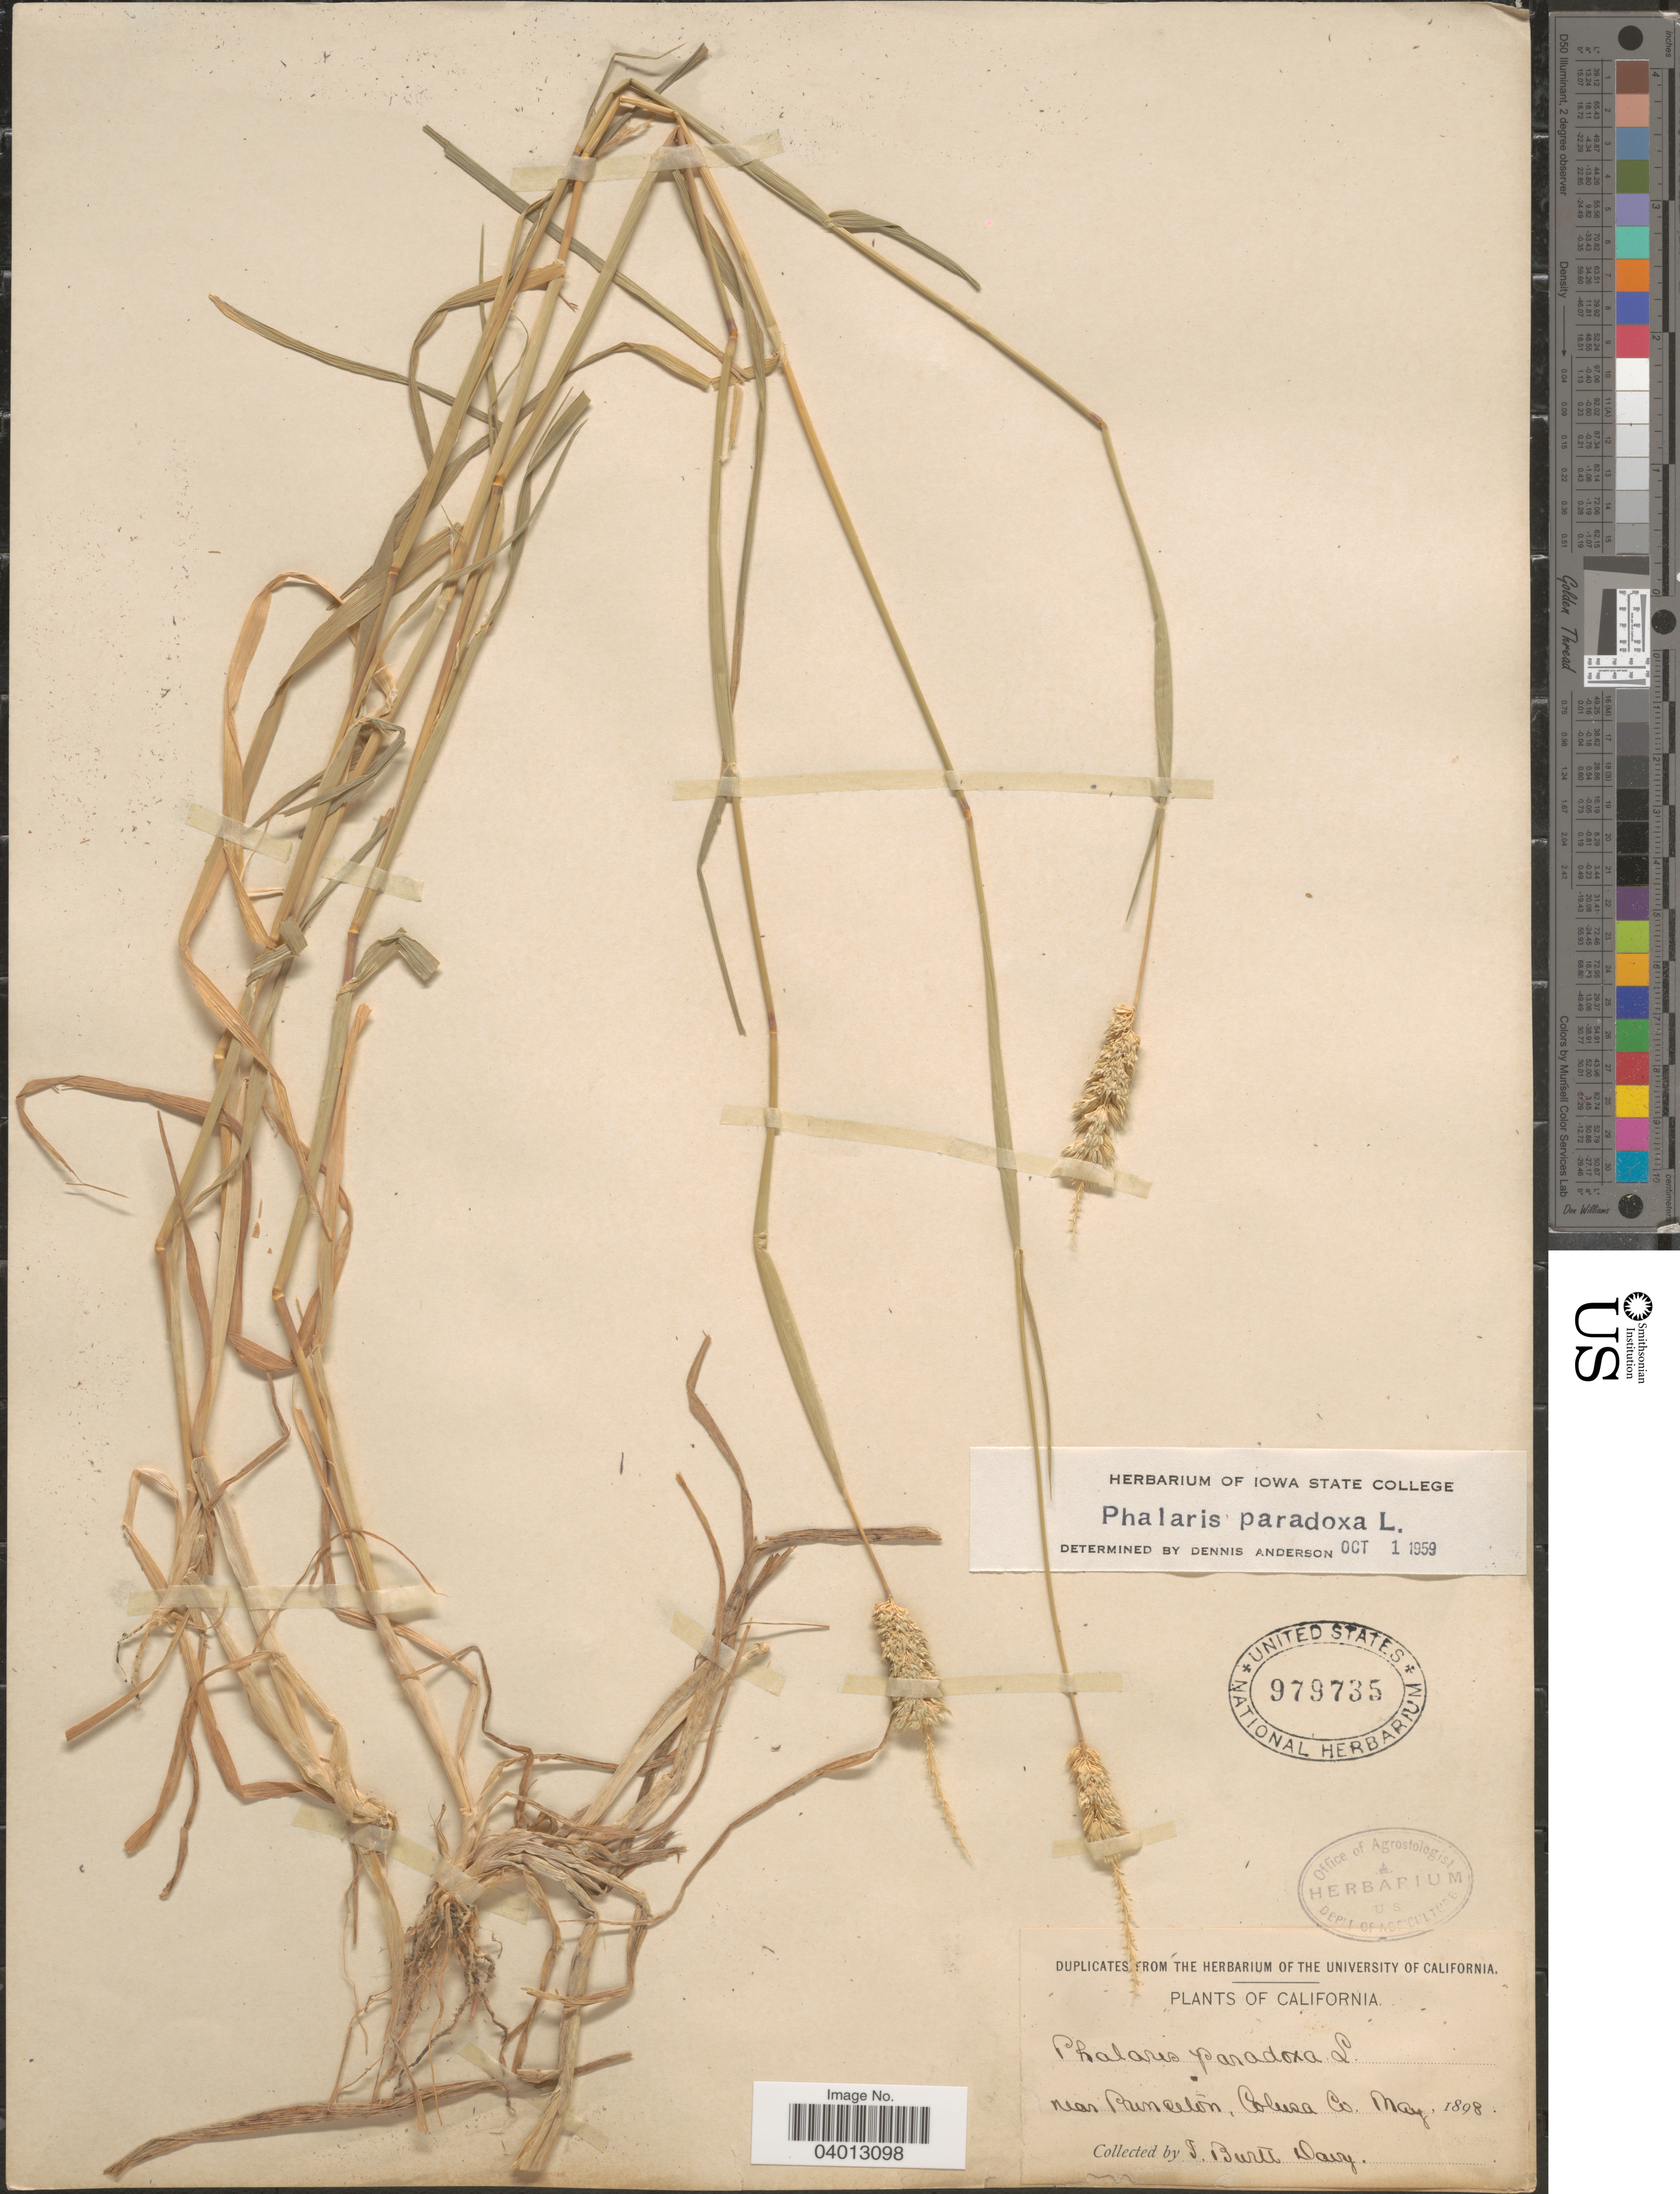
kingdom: Plantae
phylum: Tracheophyta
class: Liliopsida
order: Poales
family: Poaceae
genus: Phalaris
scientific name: Phalaris paradoxa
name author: L.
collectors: J. Burtt Davy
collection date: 1898-05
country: United States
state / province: California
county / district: Colusa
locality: Near Princeton, Colusa Co.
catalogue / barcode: US 979735